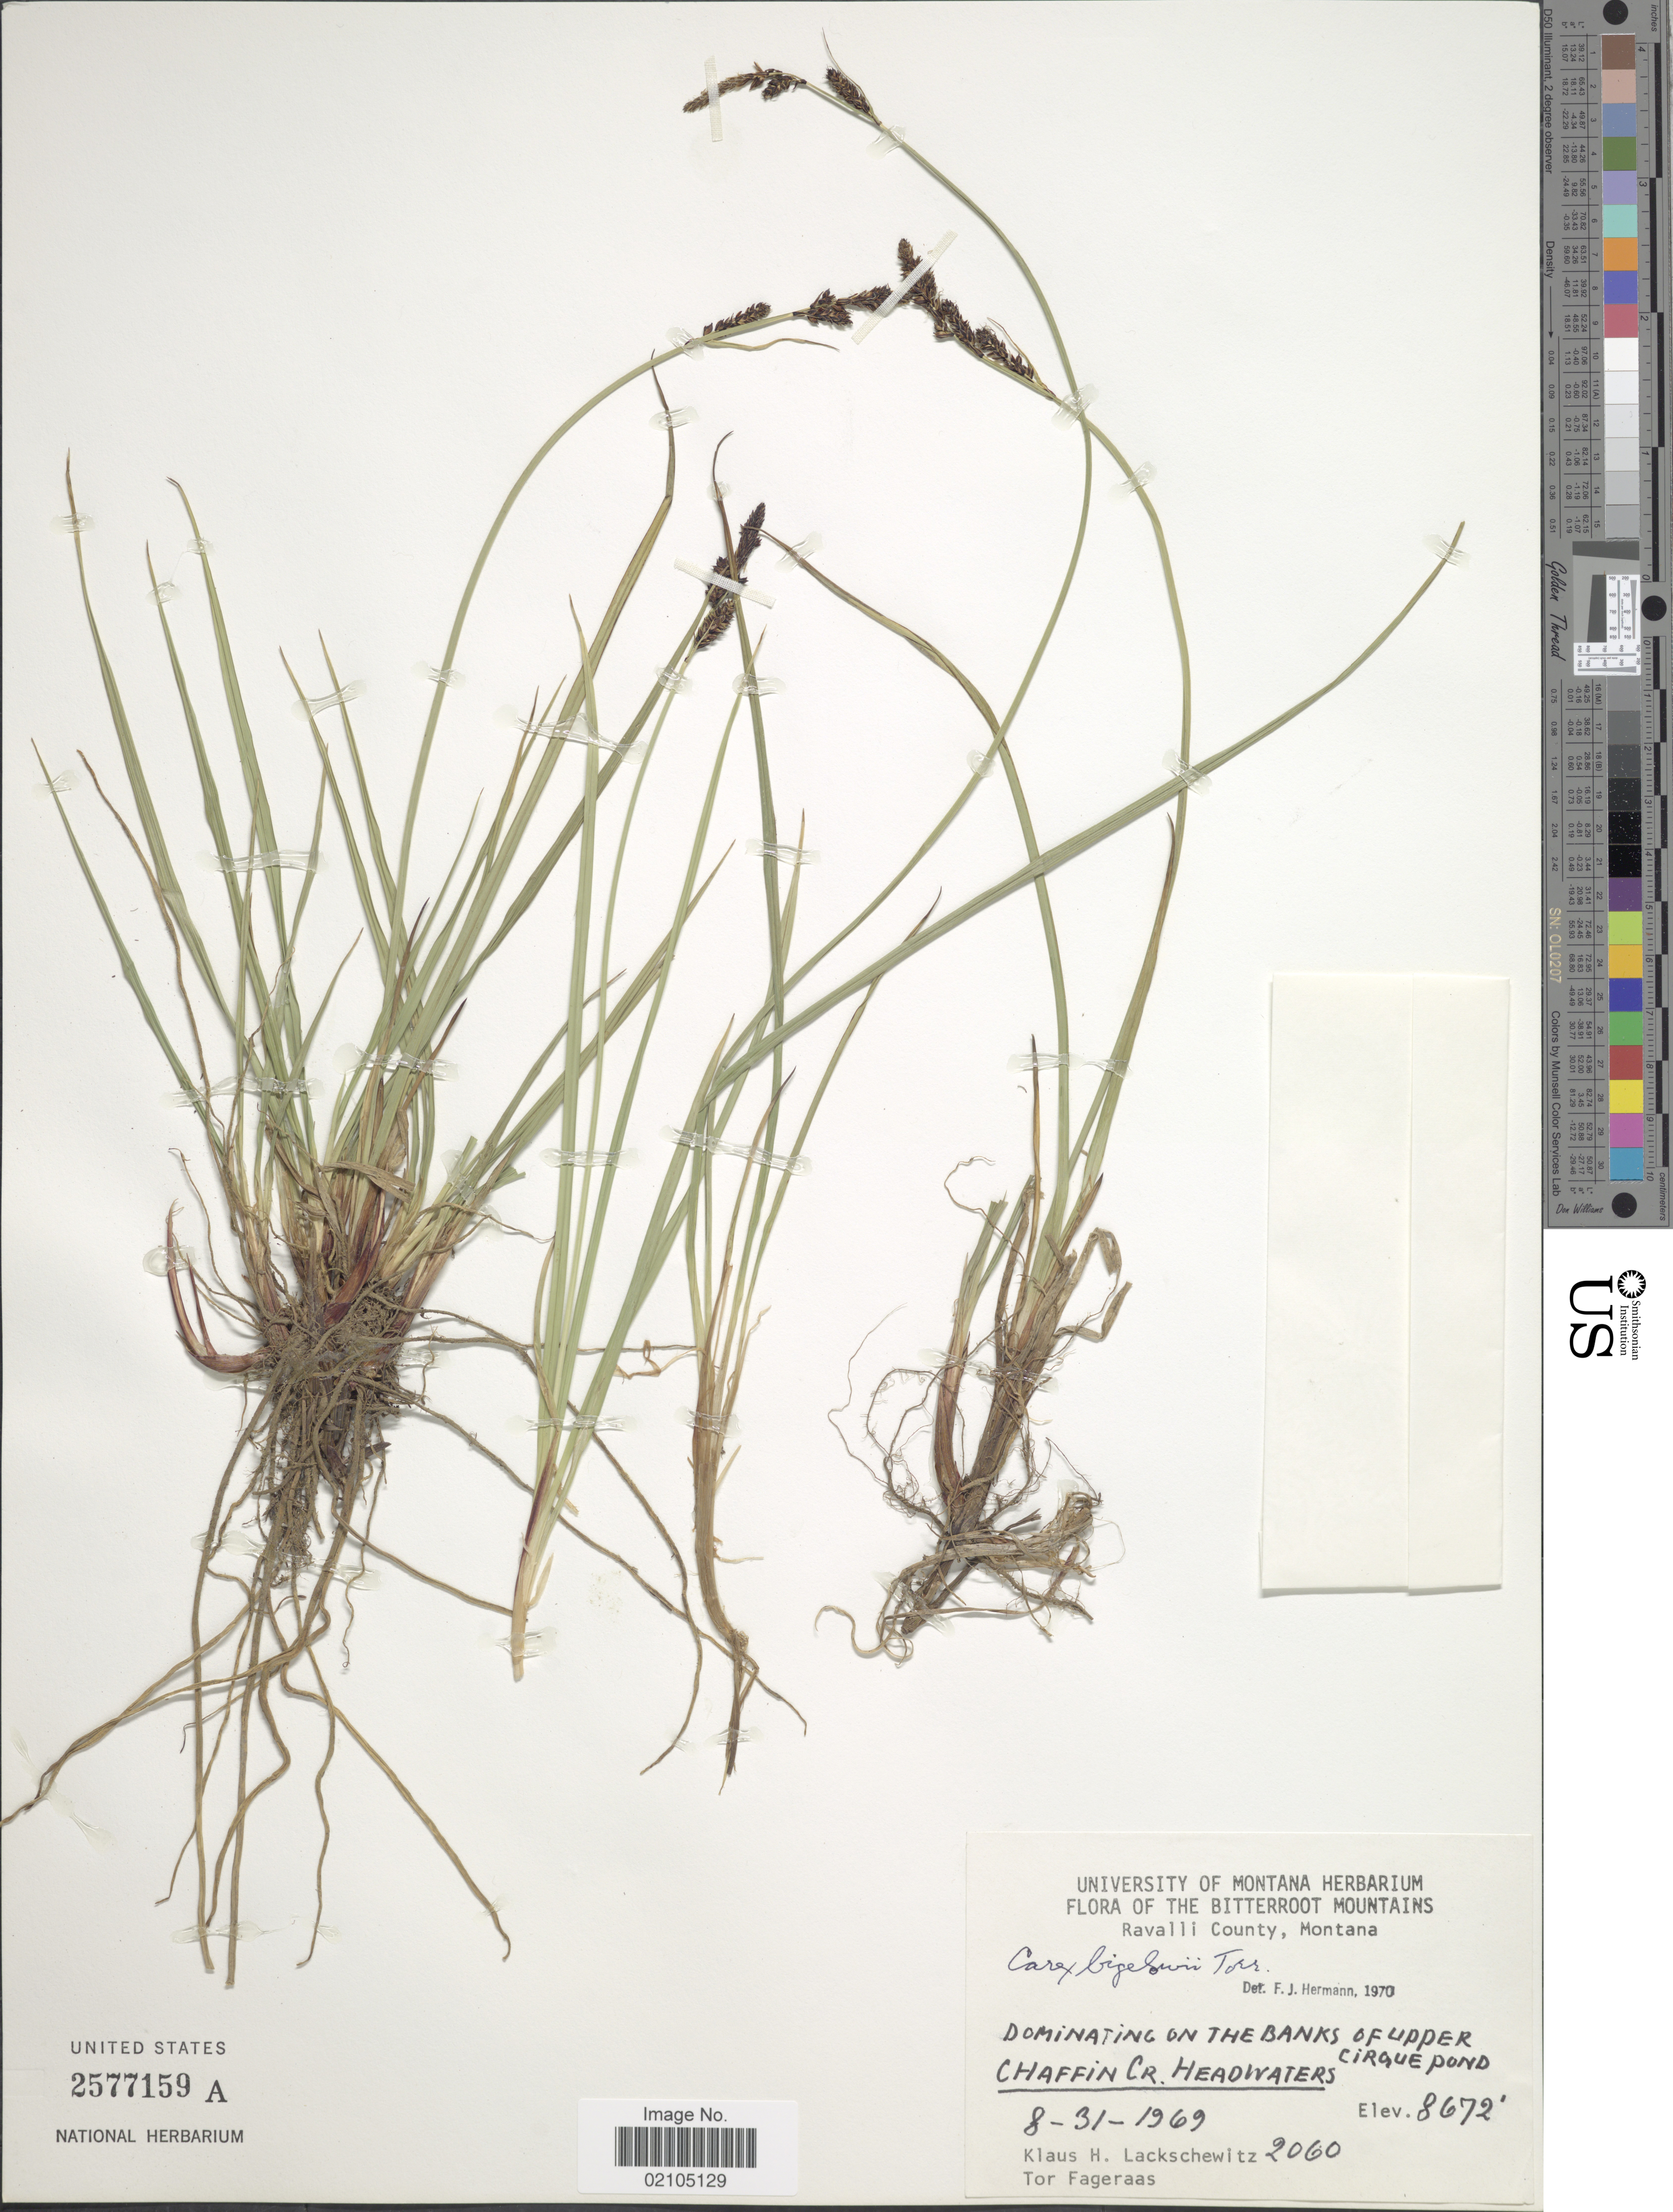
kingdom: Plantae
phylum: Tracheophyta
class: Liliopsida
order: Poales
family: Cyperaceae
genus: Carex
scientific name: Carex bigelowii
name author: Torr. ex Schwein.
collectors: K. Lackschewitz & T. Fageraas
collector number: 2060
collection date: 1969-08-31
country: United States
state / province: Montana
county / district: Ravalli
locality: Bitterroot Mountains. Dominating on the banks of upper Cirque pond. Chaffin Cr. Headwaters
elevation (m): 2643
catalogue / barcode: US 2577159A